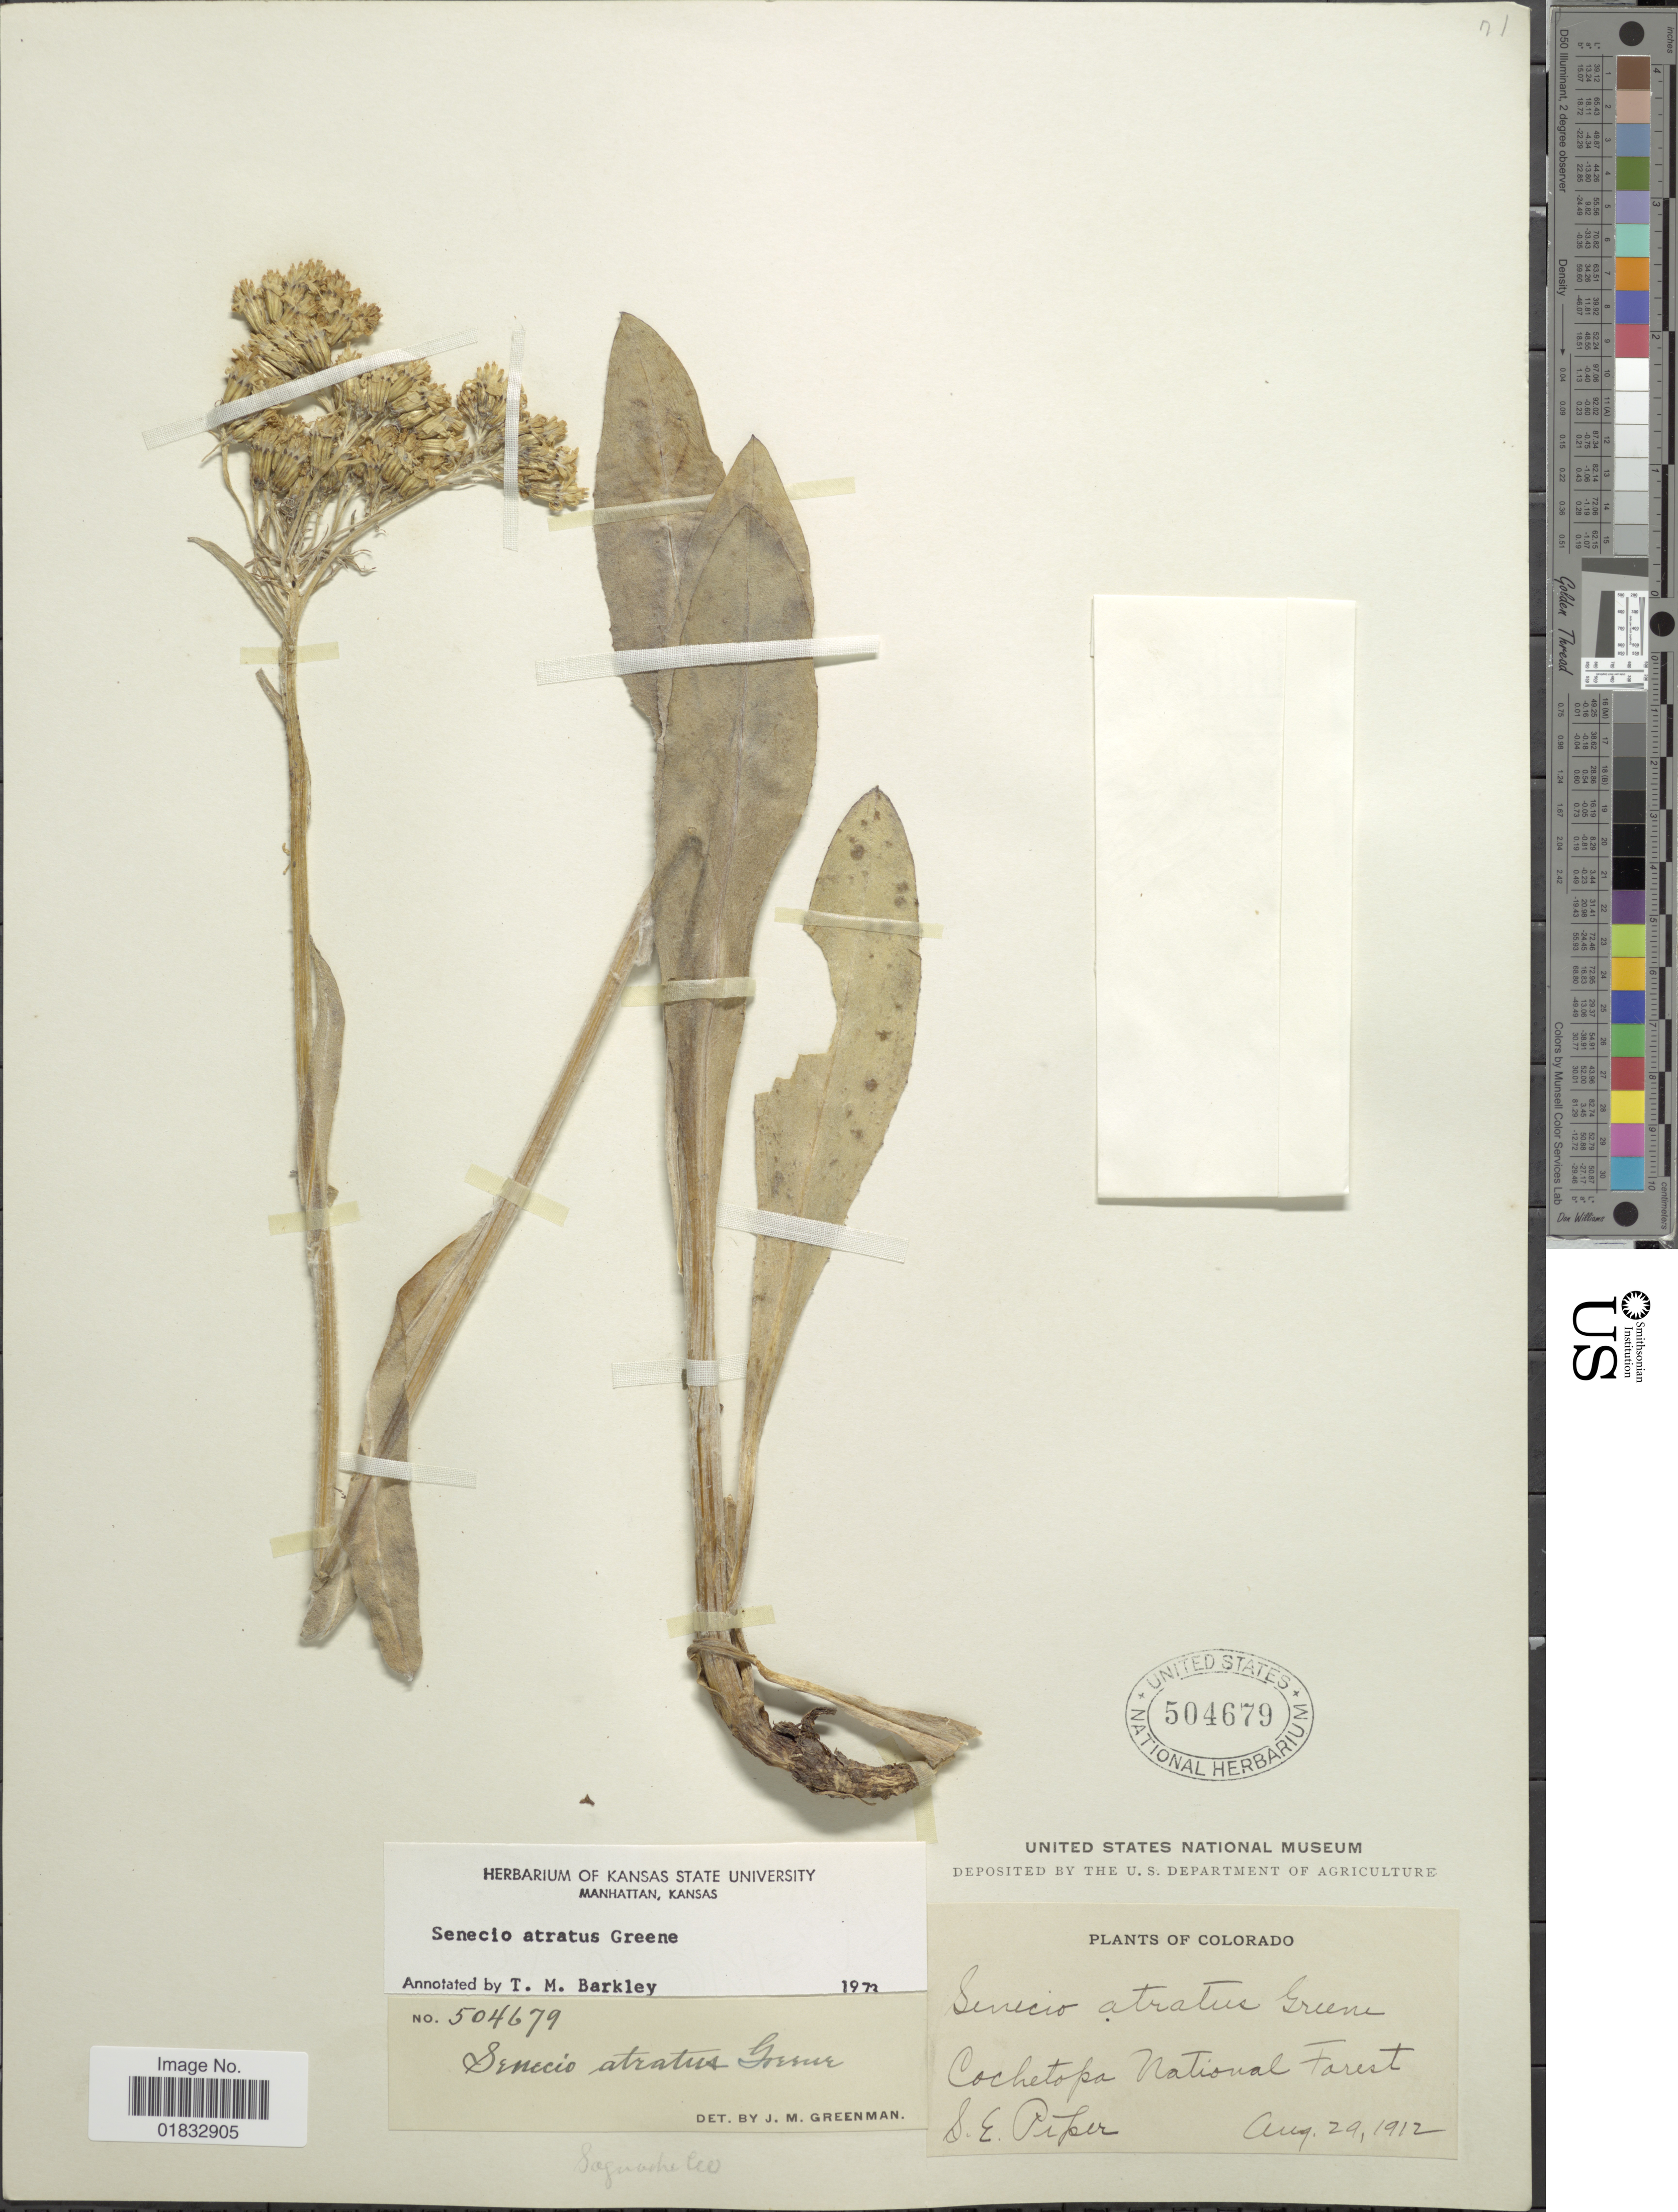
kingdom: Plantae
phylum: Tracheophyta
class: Magnoliopsida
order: Asterales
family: Asteraceae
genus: Senecio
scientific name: Senecio atratus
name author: Greene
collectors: S. Piper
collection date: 1912-08-29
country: United States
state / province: Colorado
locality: Cochetopa National Forest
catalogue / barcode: US 504679